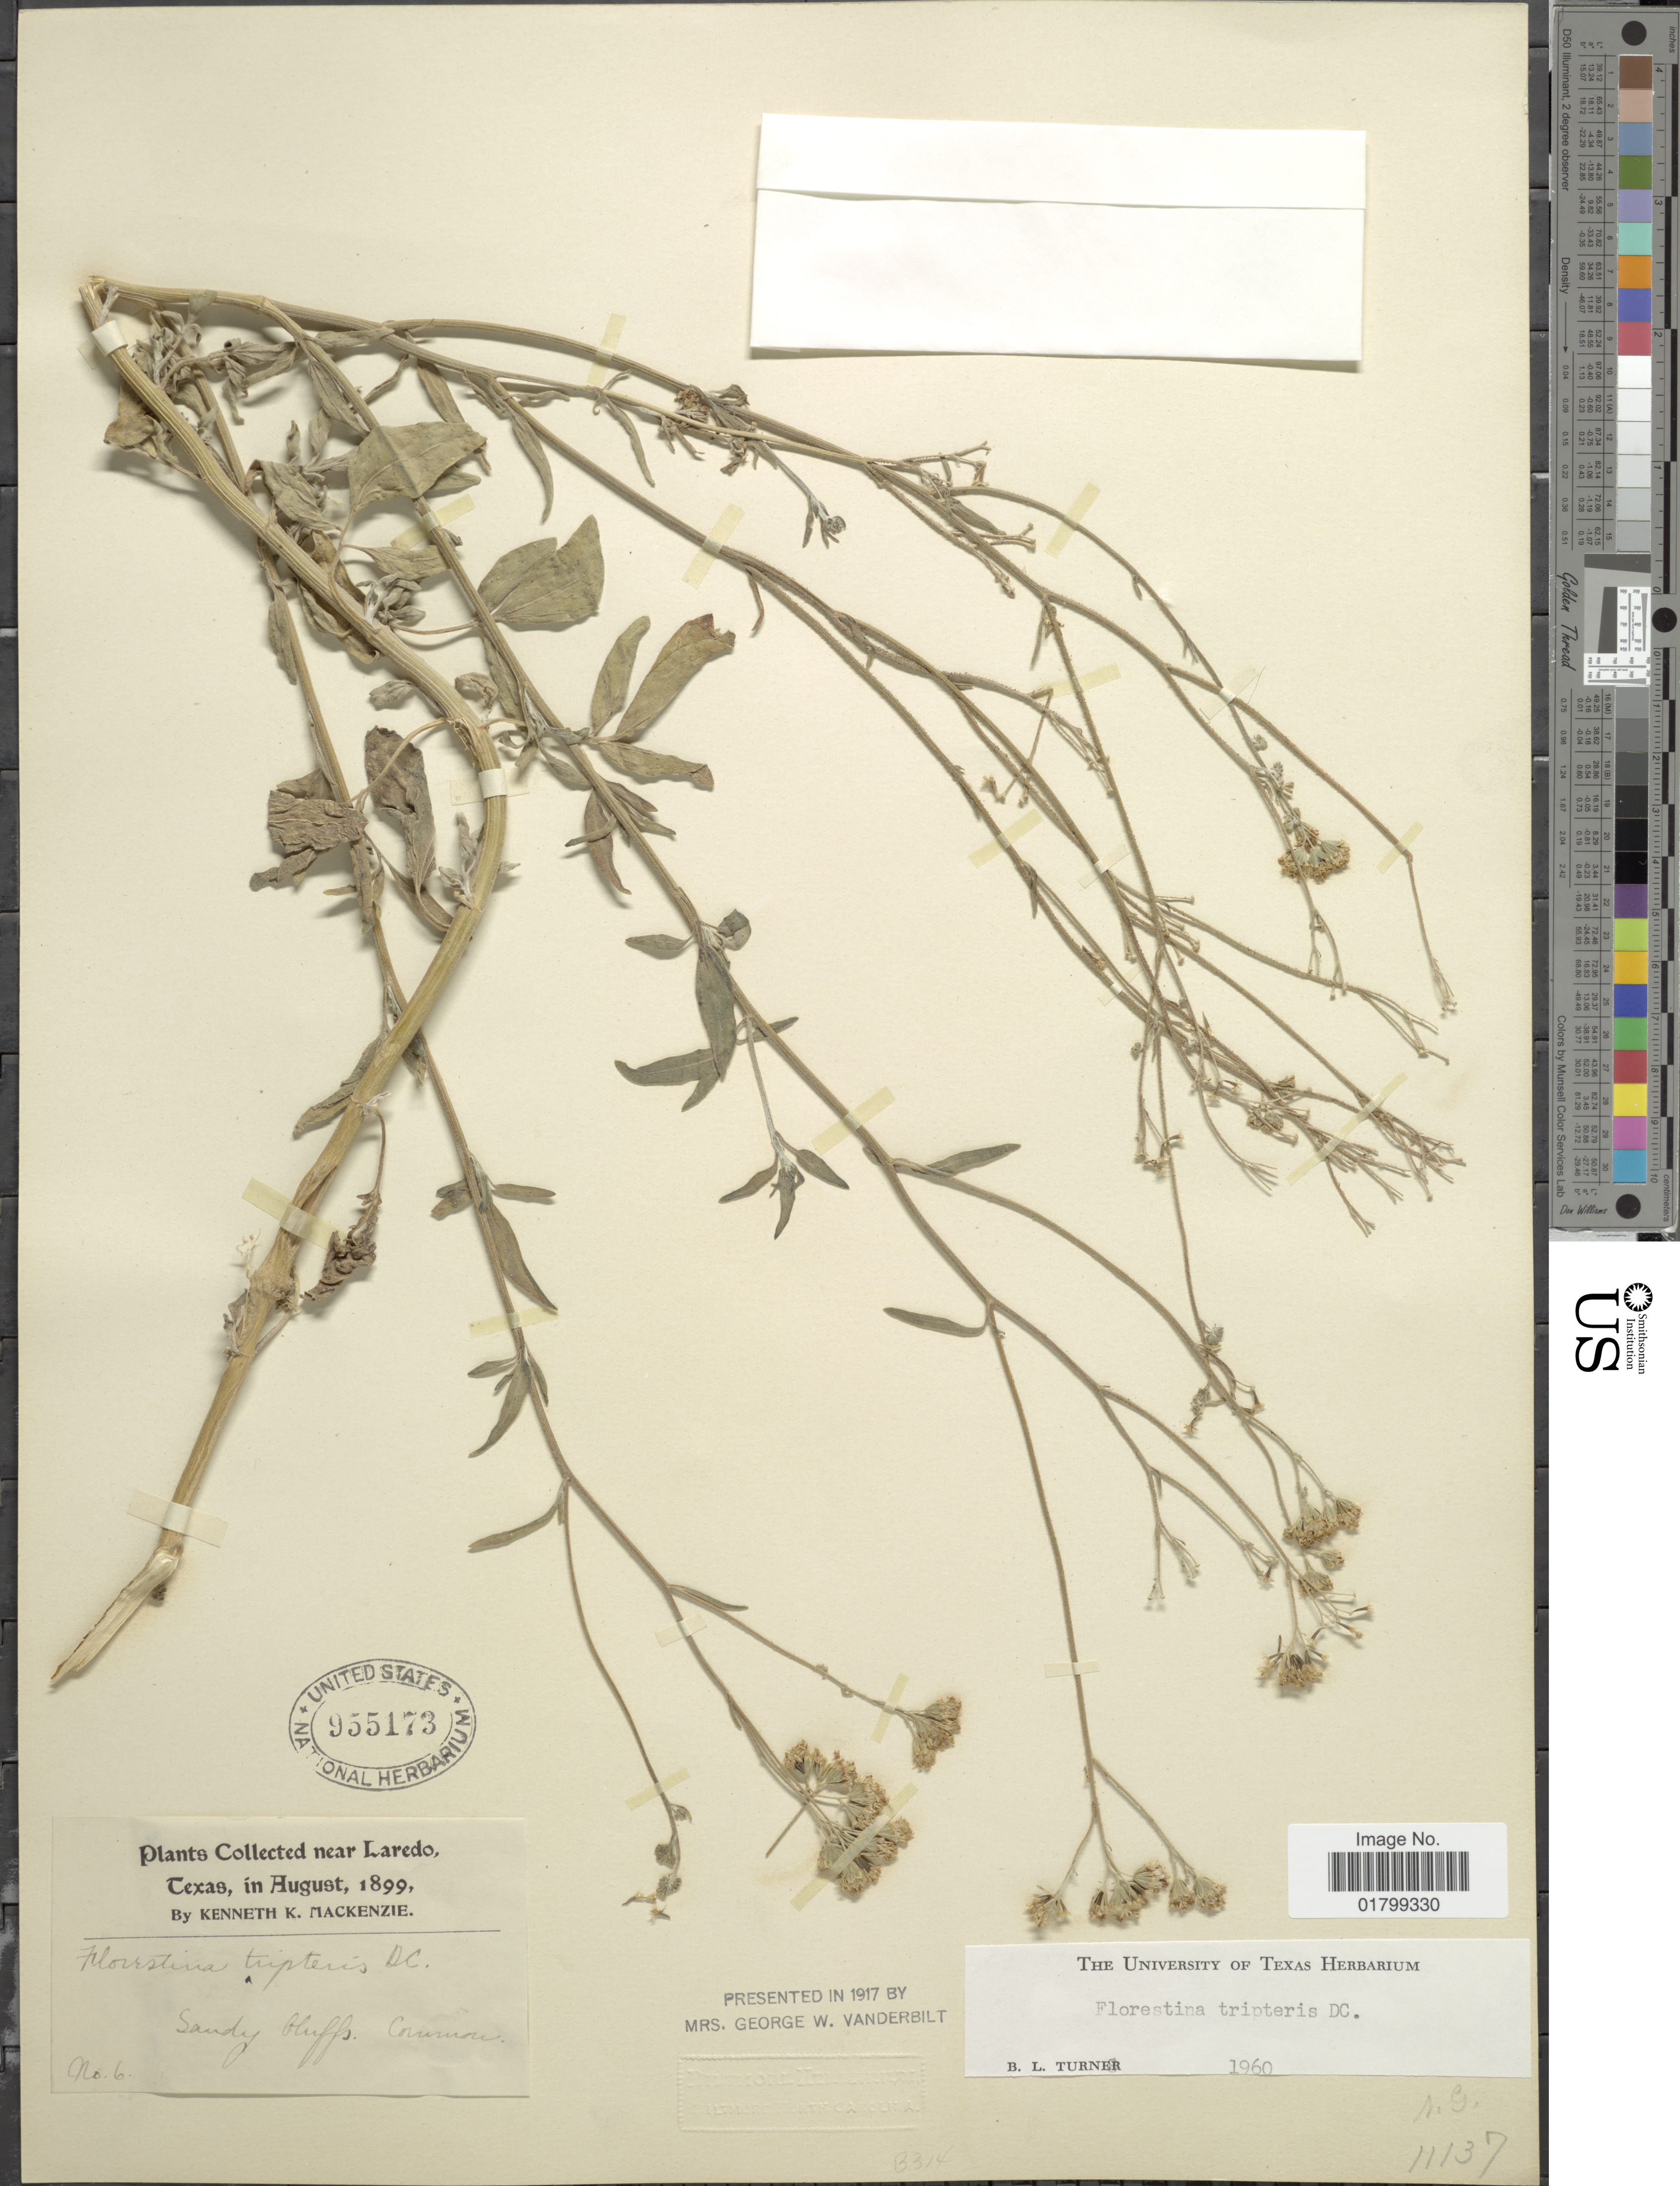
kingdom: Plantae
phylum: Tracheophyta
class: Magnoliopsida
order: Asterales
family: Asteraceae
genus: Florestina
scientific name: Florestina tripteris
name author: DC.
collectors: K. K. Mackenzie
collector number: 6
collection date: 1899-08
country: United States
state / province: Texas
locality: Near Laredo, Sandy Bluffs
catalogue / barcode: US 955173